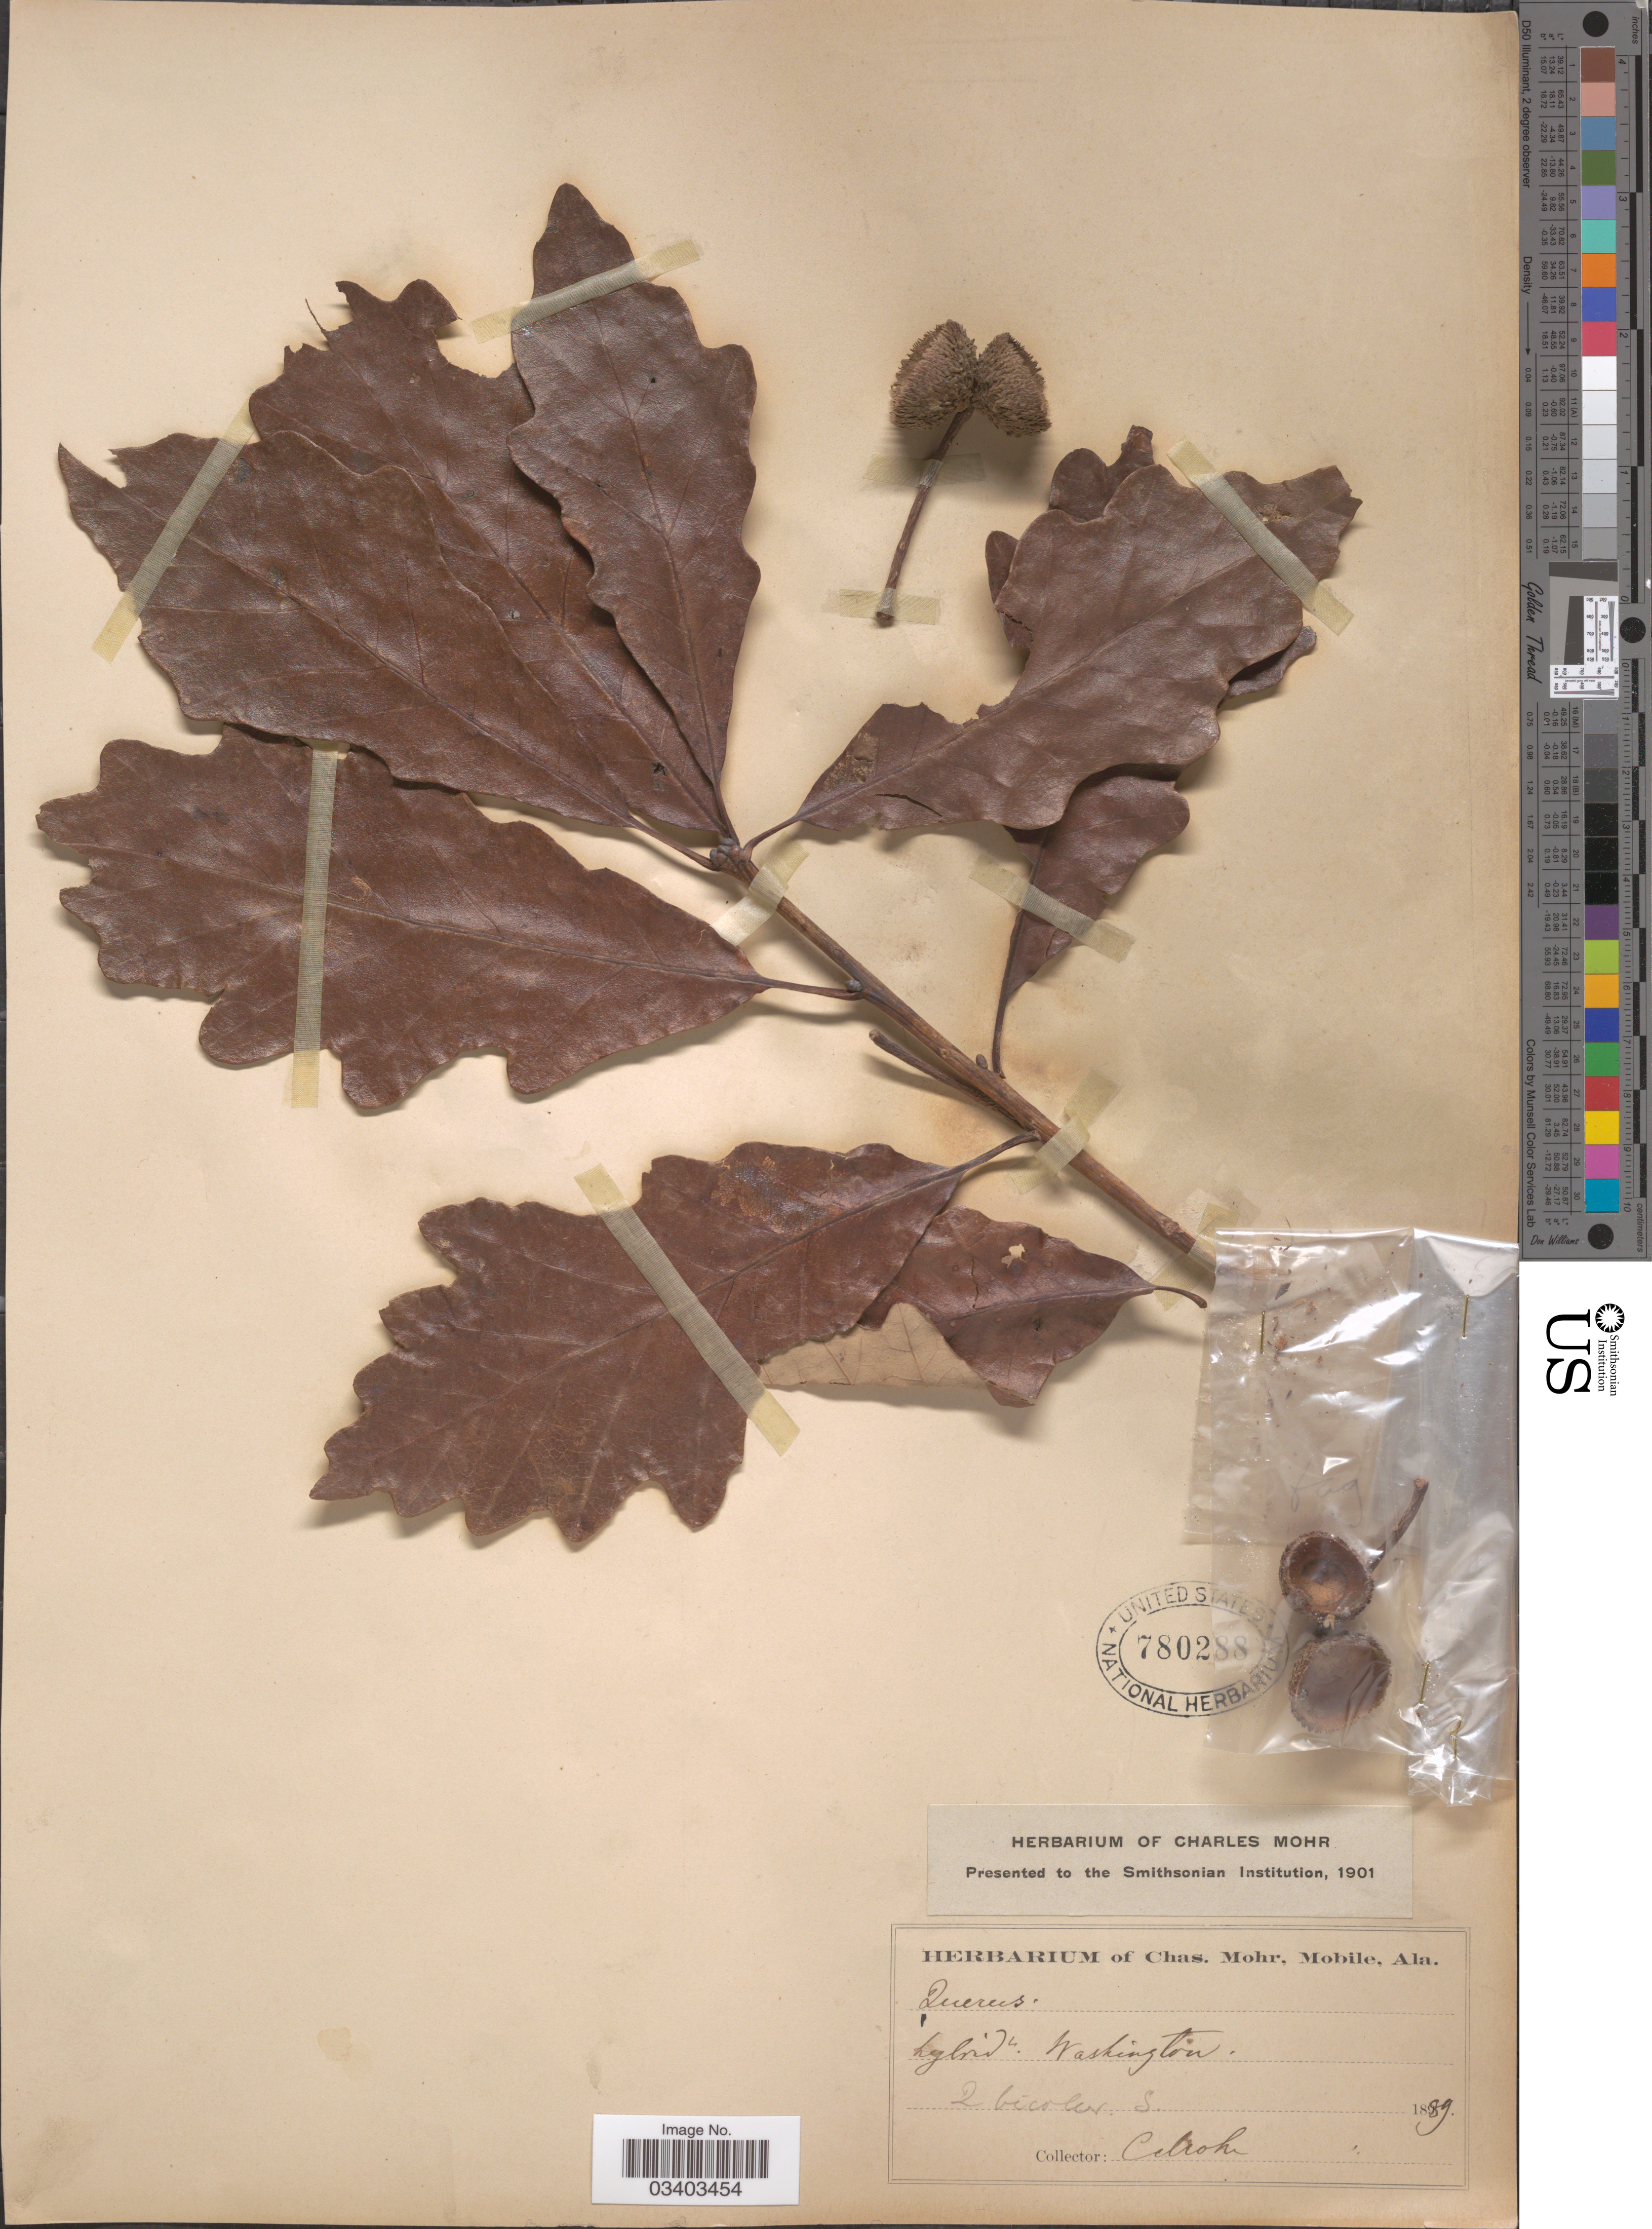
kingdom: Plantae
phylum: Tracheophyta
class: Magnoliopsida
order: Fagales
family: Fagaceae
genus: Quercus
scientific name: Quercus bicolor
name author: Willd.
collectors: Mohr, C. T. (herbarium)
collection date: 1889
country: United States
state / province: Washington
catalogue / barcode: US 780288